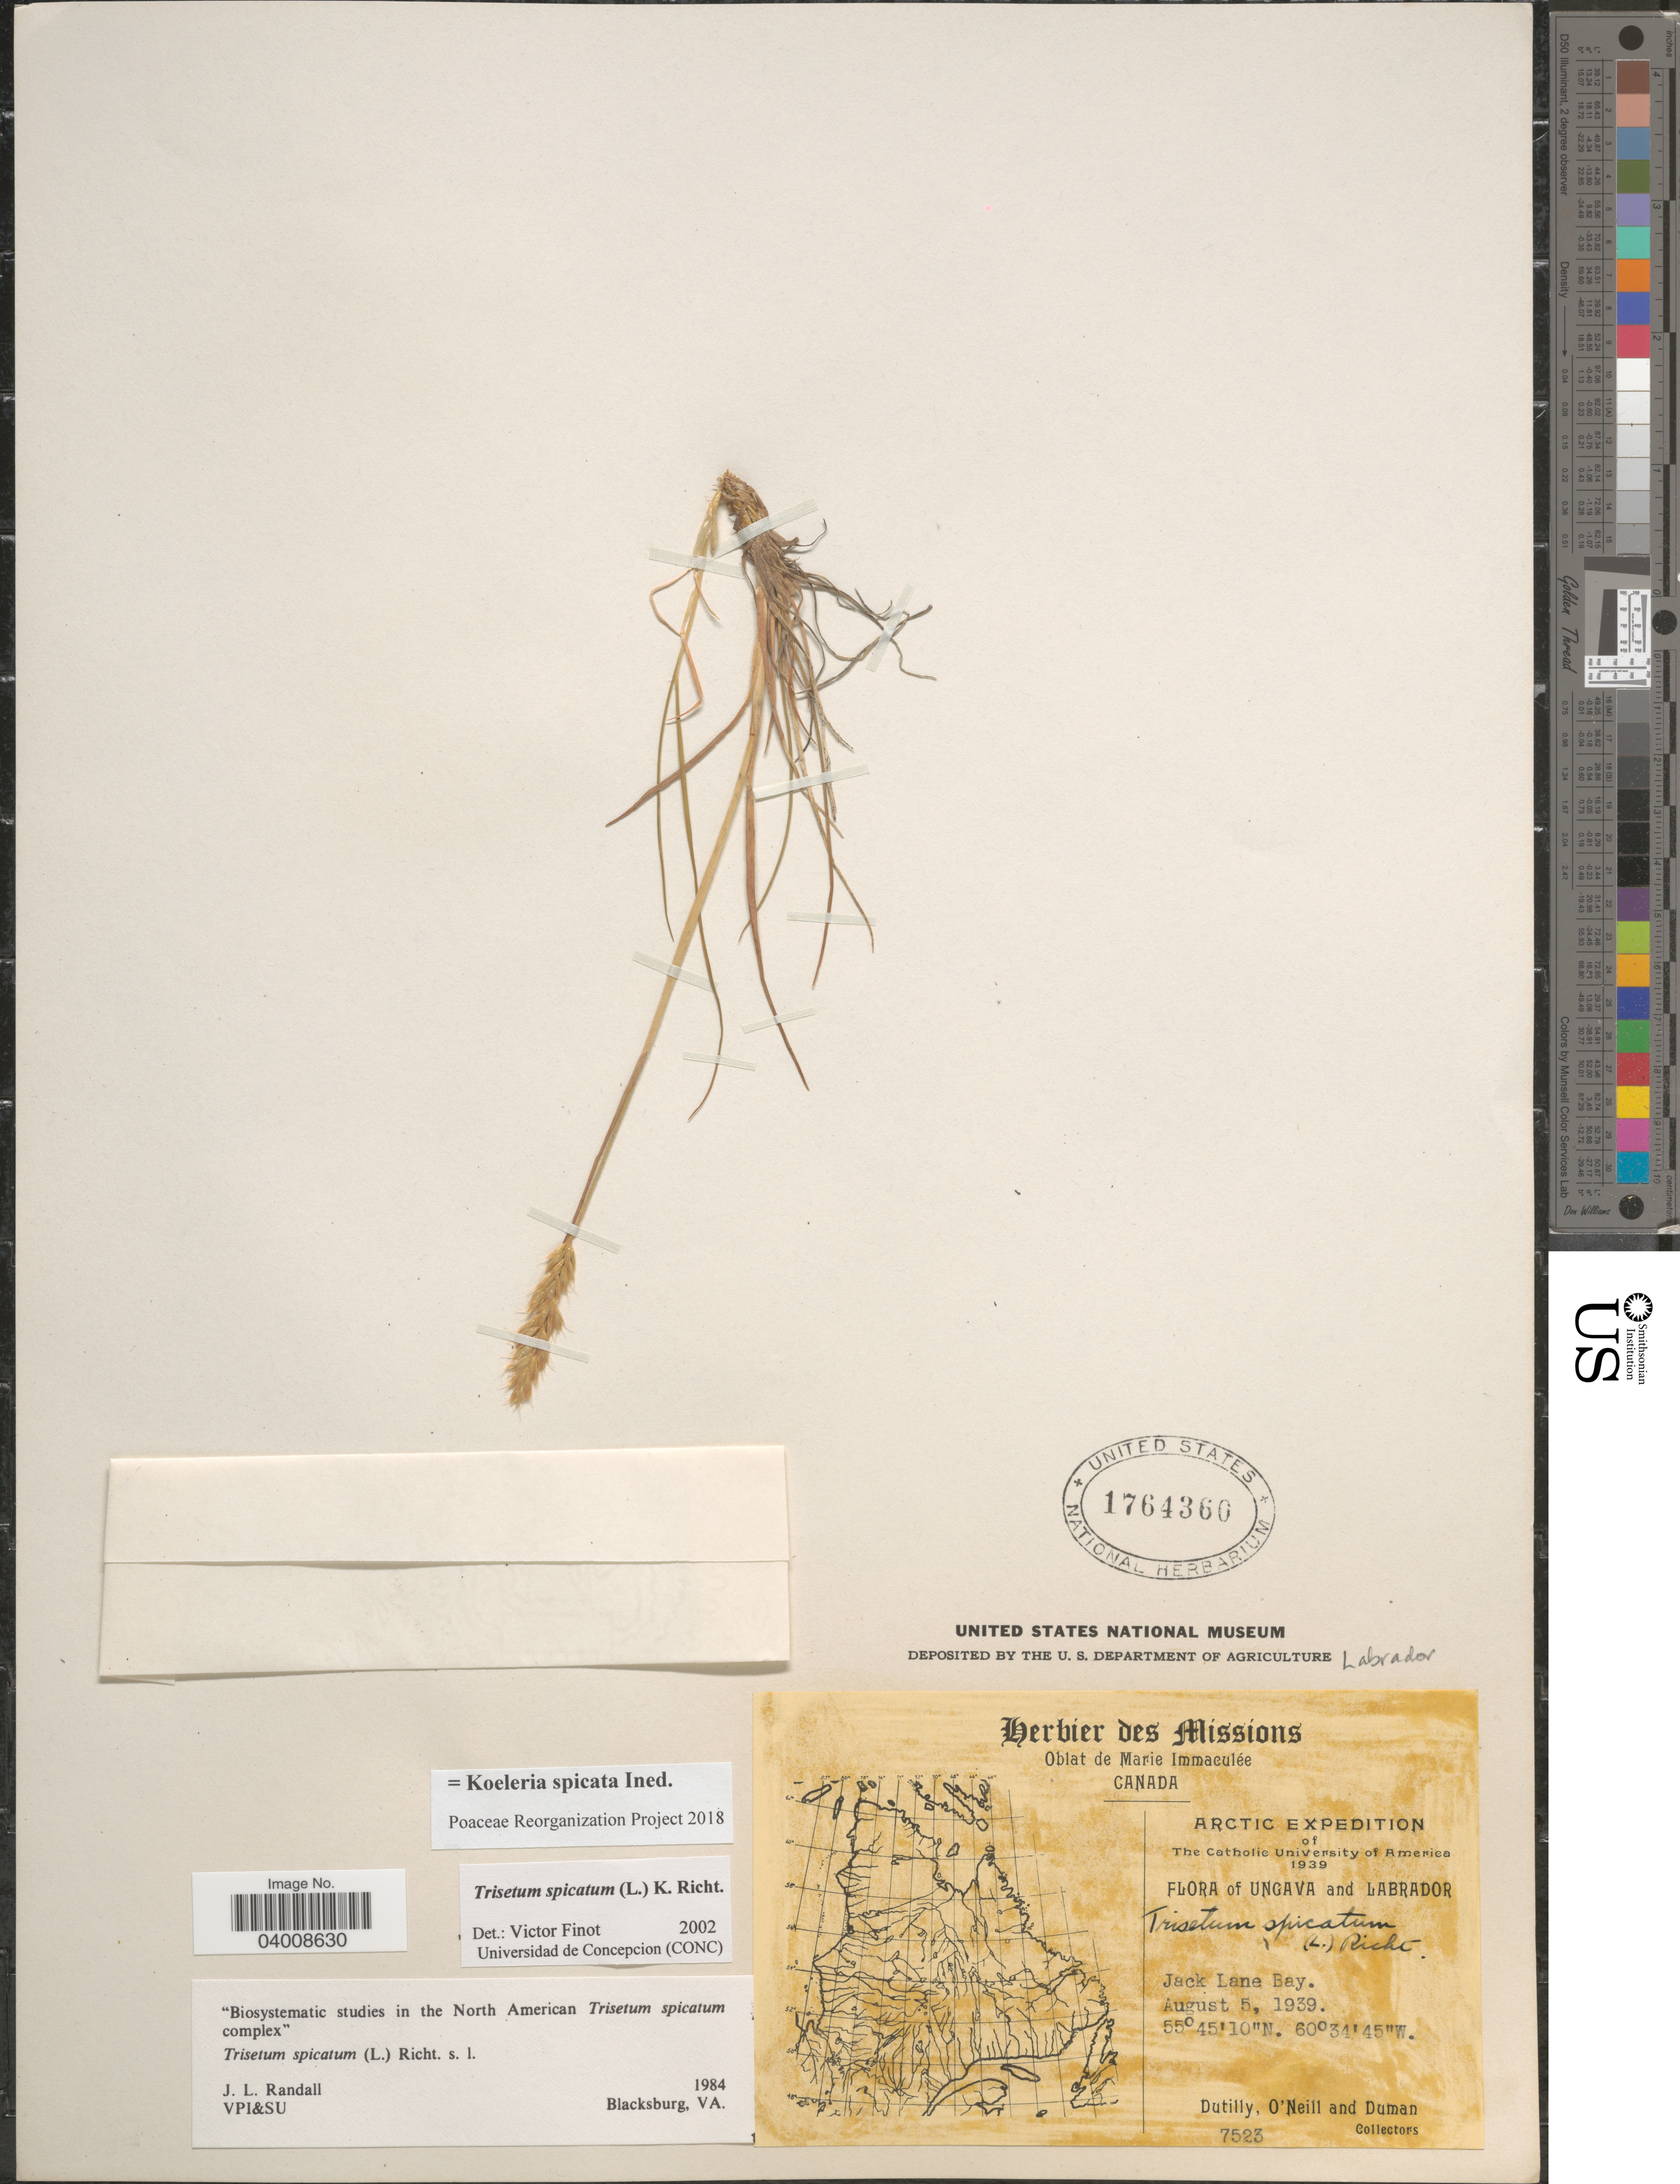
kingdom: Plantae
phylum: Tracheophyta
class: Liliopsida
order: Poales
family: Poaceae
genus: Koeleria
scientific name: Koeleria spicata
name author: (L.) Barberá et al.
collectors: -. Dutilly, -. O'Neill & -. Duman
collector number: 7523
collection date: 1939-08-05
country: Canada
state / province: Newfoundland and Labrador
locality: Ungava and Labrador. Jack Lane Bay.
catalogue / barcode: US 1764360